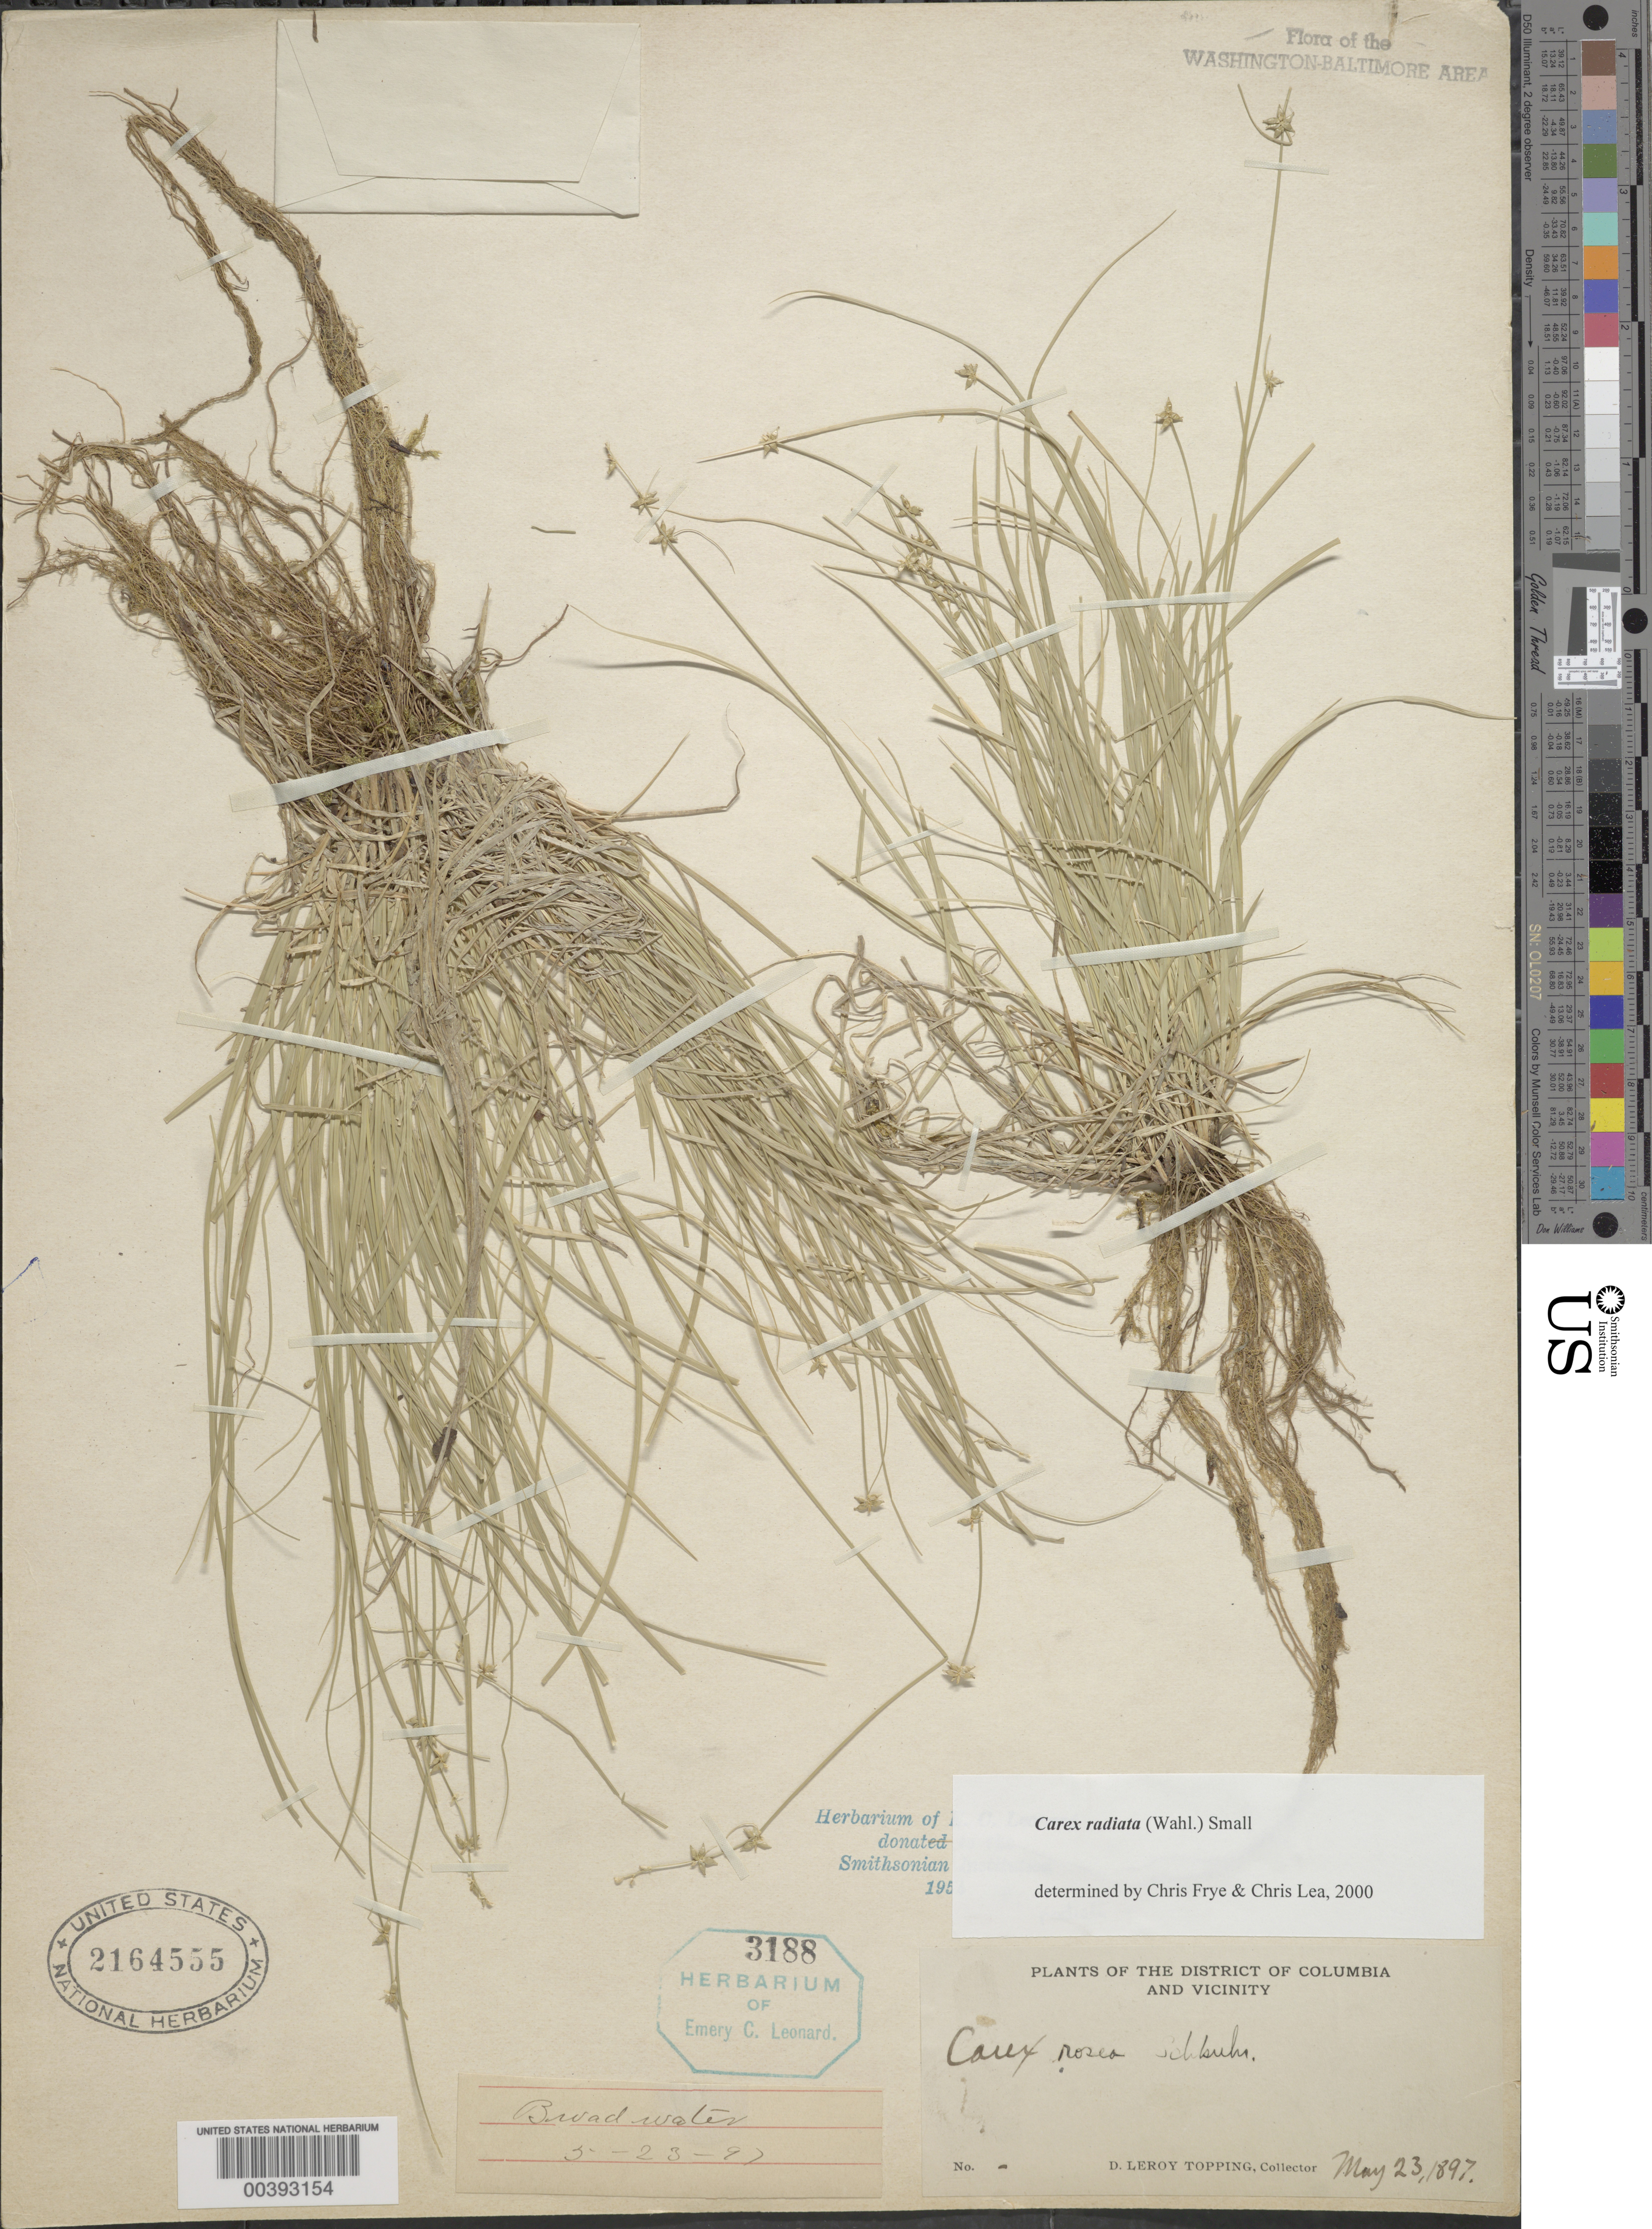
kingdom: Plantae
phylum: Tracheophyta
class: Liliopsida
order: Poales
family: Cyperaceae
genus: Carex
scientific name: Carex radiata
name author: (Wahlenb.) Small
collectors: D. L. Topping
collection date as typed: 23 May 1897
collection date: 1897-05-23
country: United States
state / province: Maryland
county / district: Montgomery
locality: Broadwater C. & O. Canal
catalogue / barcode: US 2164555